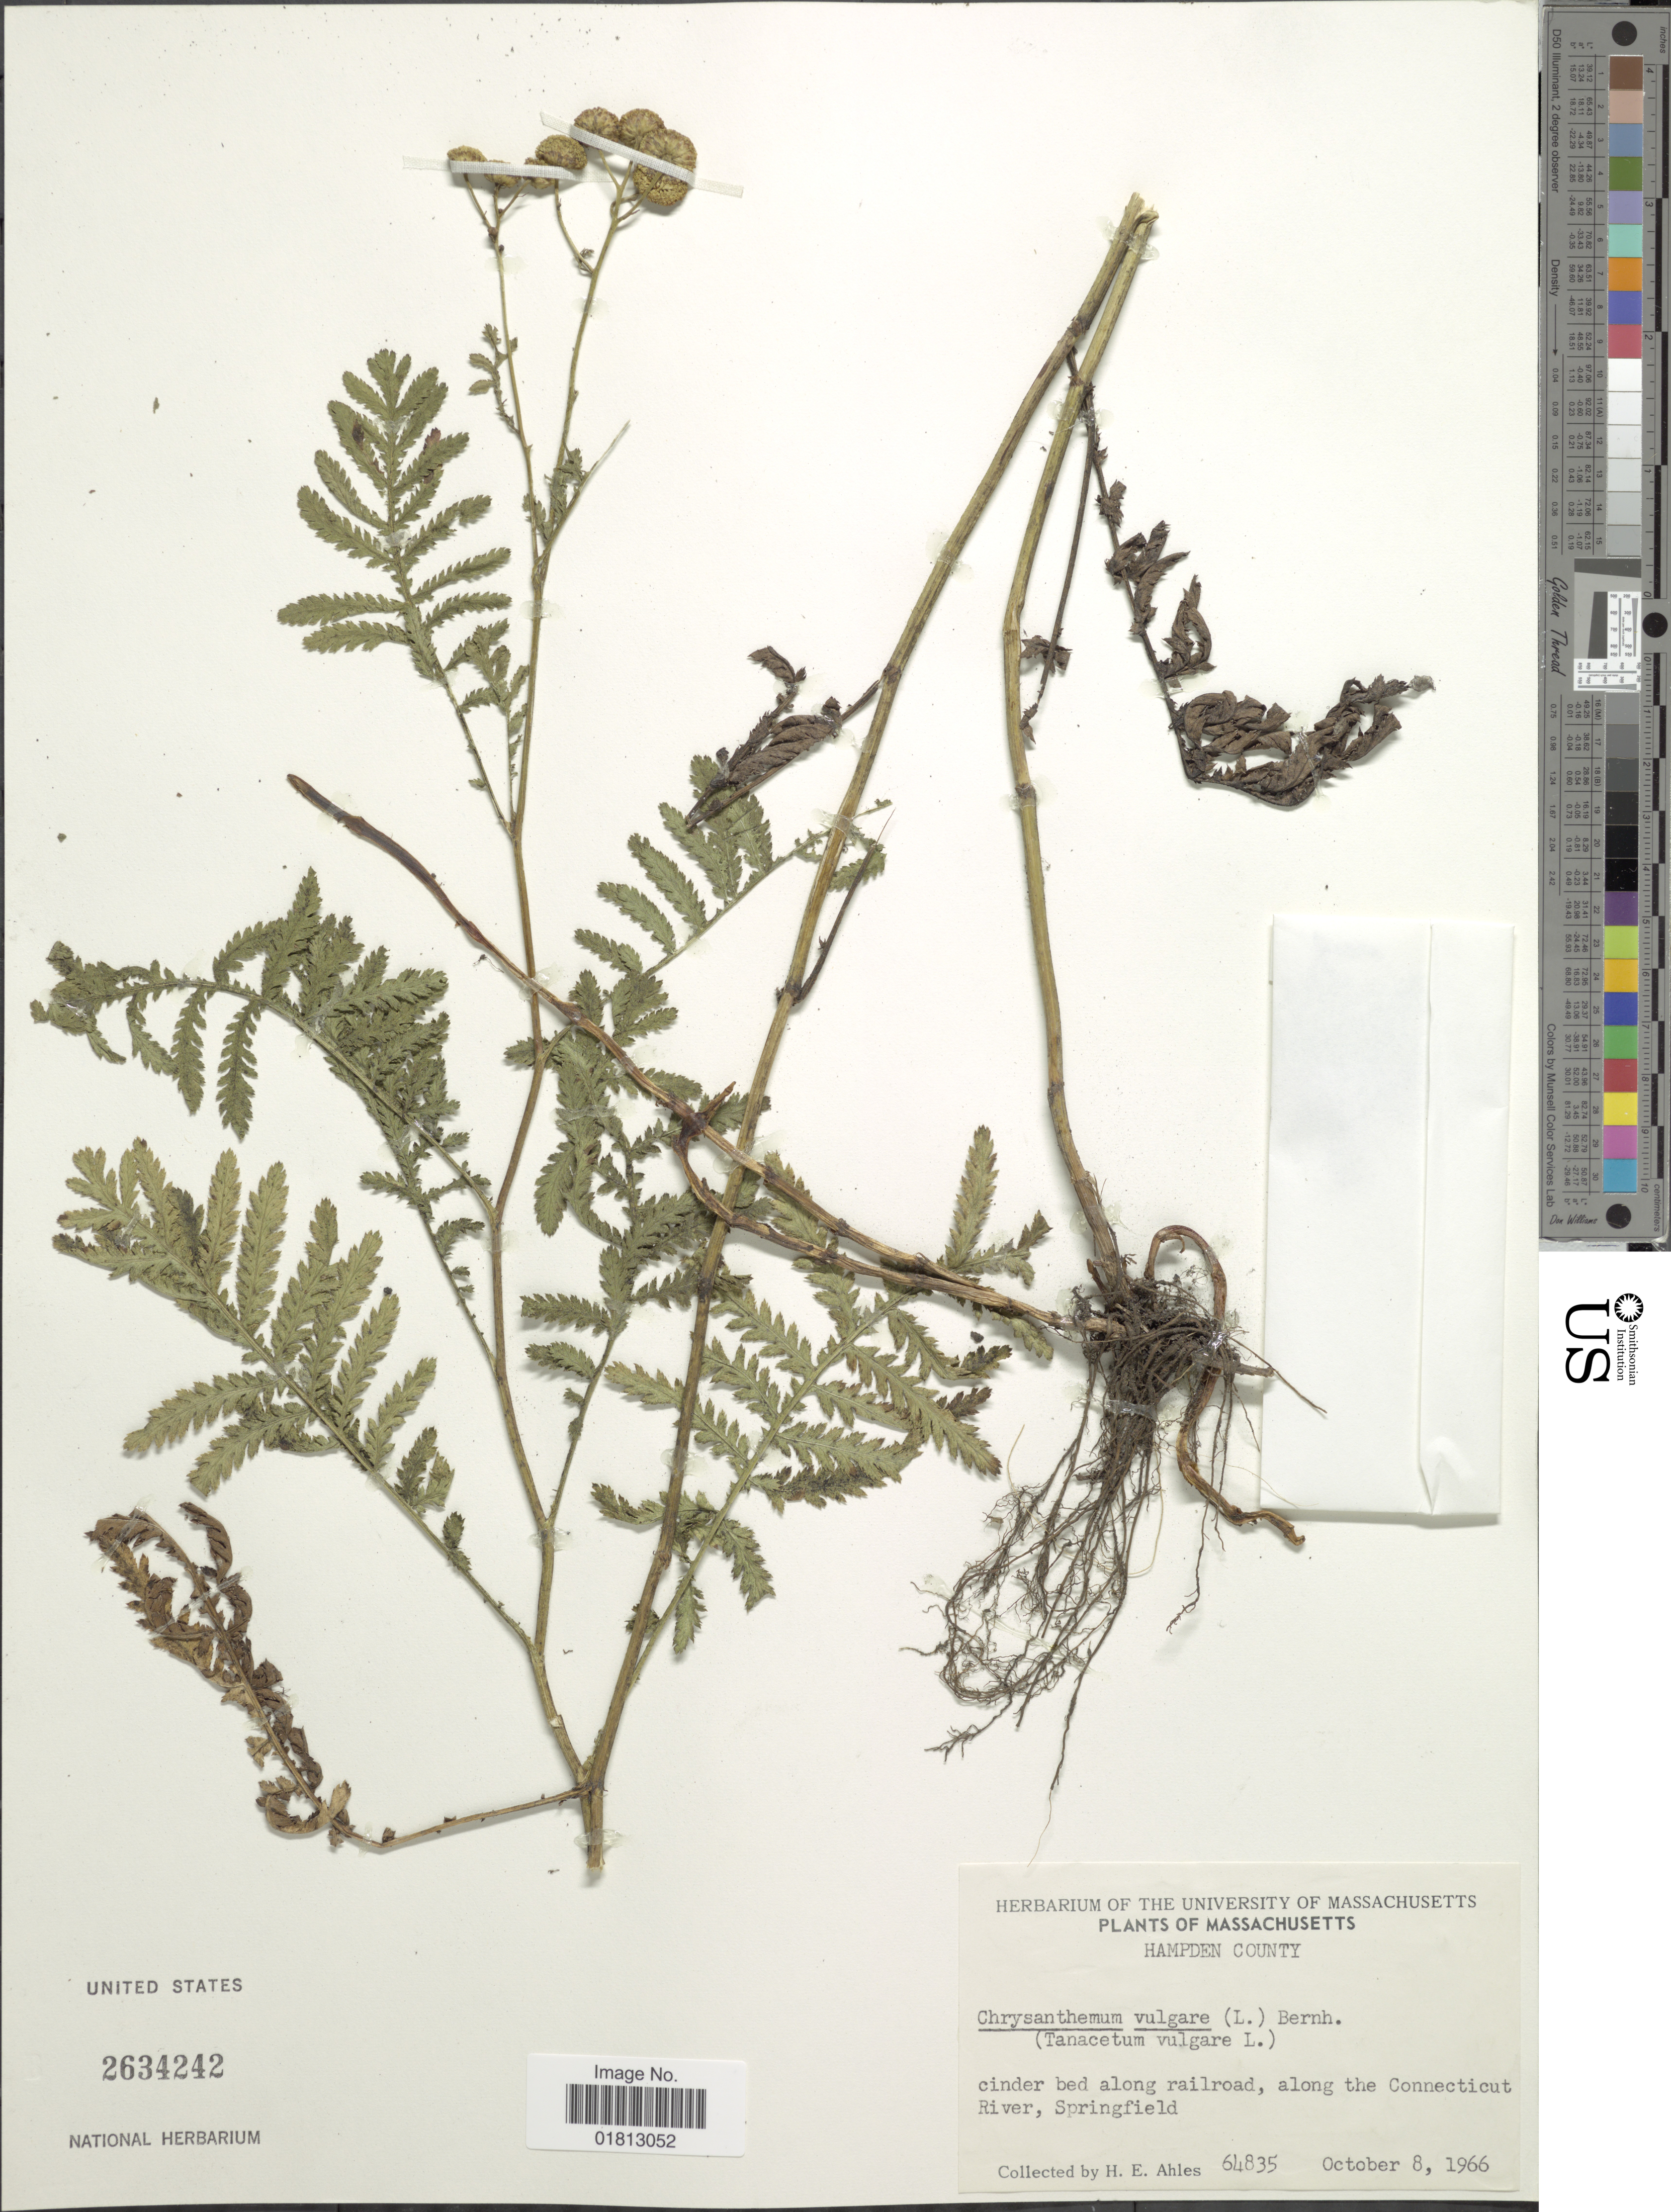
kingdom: Plantae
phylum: Tracheophyta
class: Magnoliopsida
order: Asterales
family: Asteraceae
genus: Tanacetum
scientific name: Tanacetum vulgare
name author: L.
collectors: H. E. Ahles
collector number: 64835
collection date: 1966-10-08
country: United States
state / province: Massachusetts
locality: Hampden County, cinder bed along railroad, along the Connecticut River, Springfield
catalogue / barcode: US 2634242